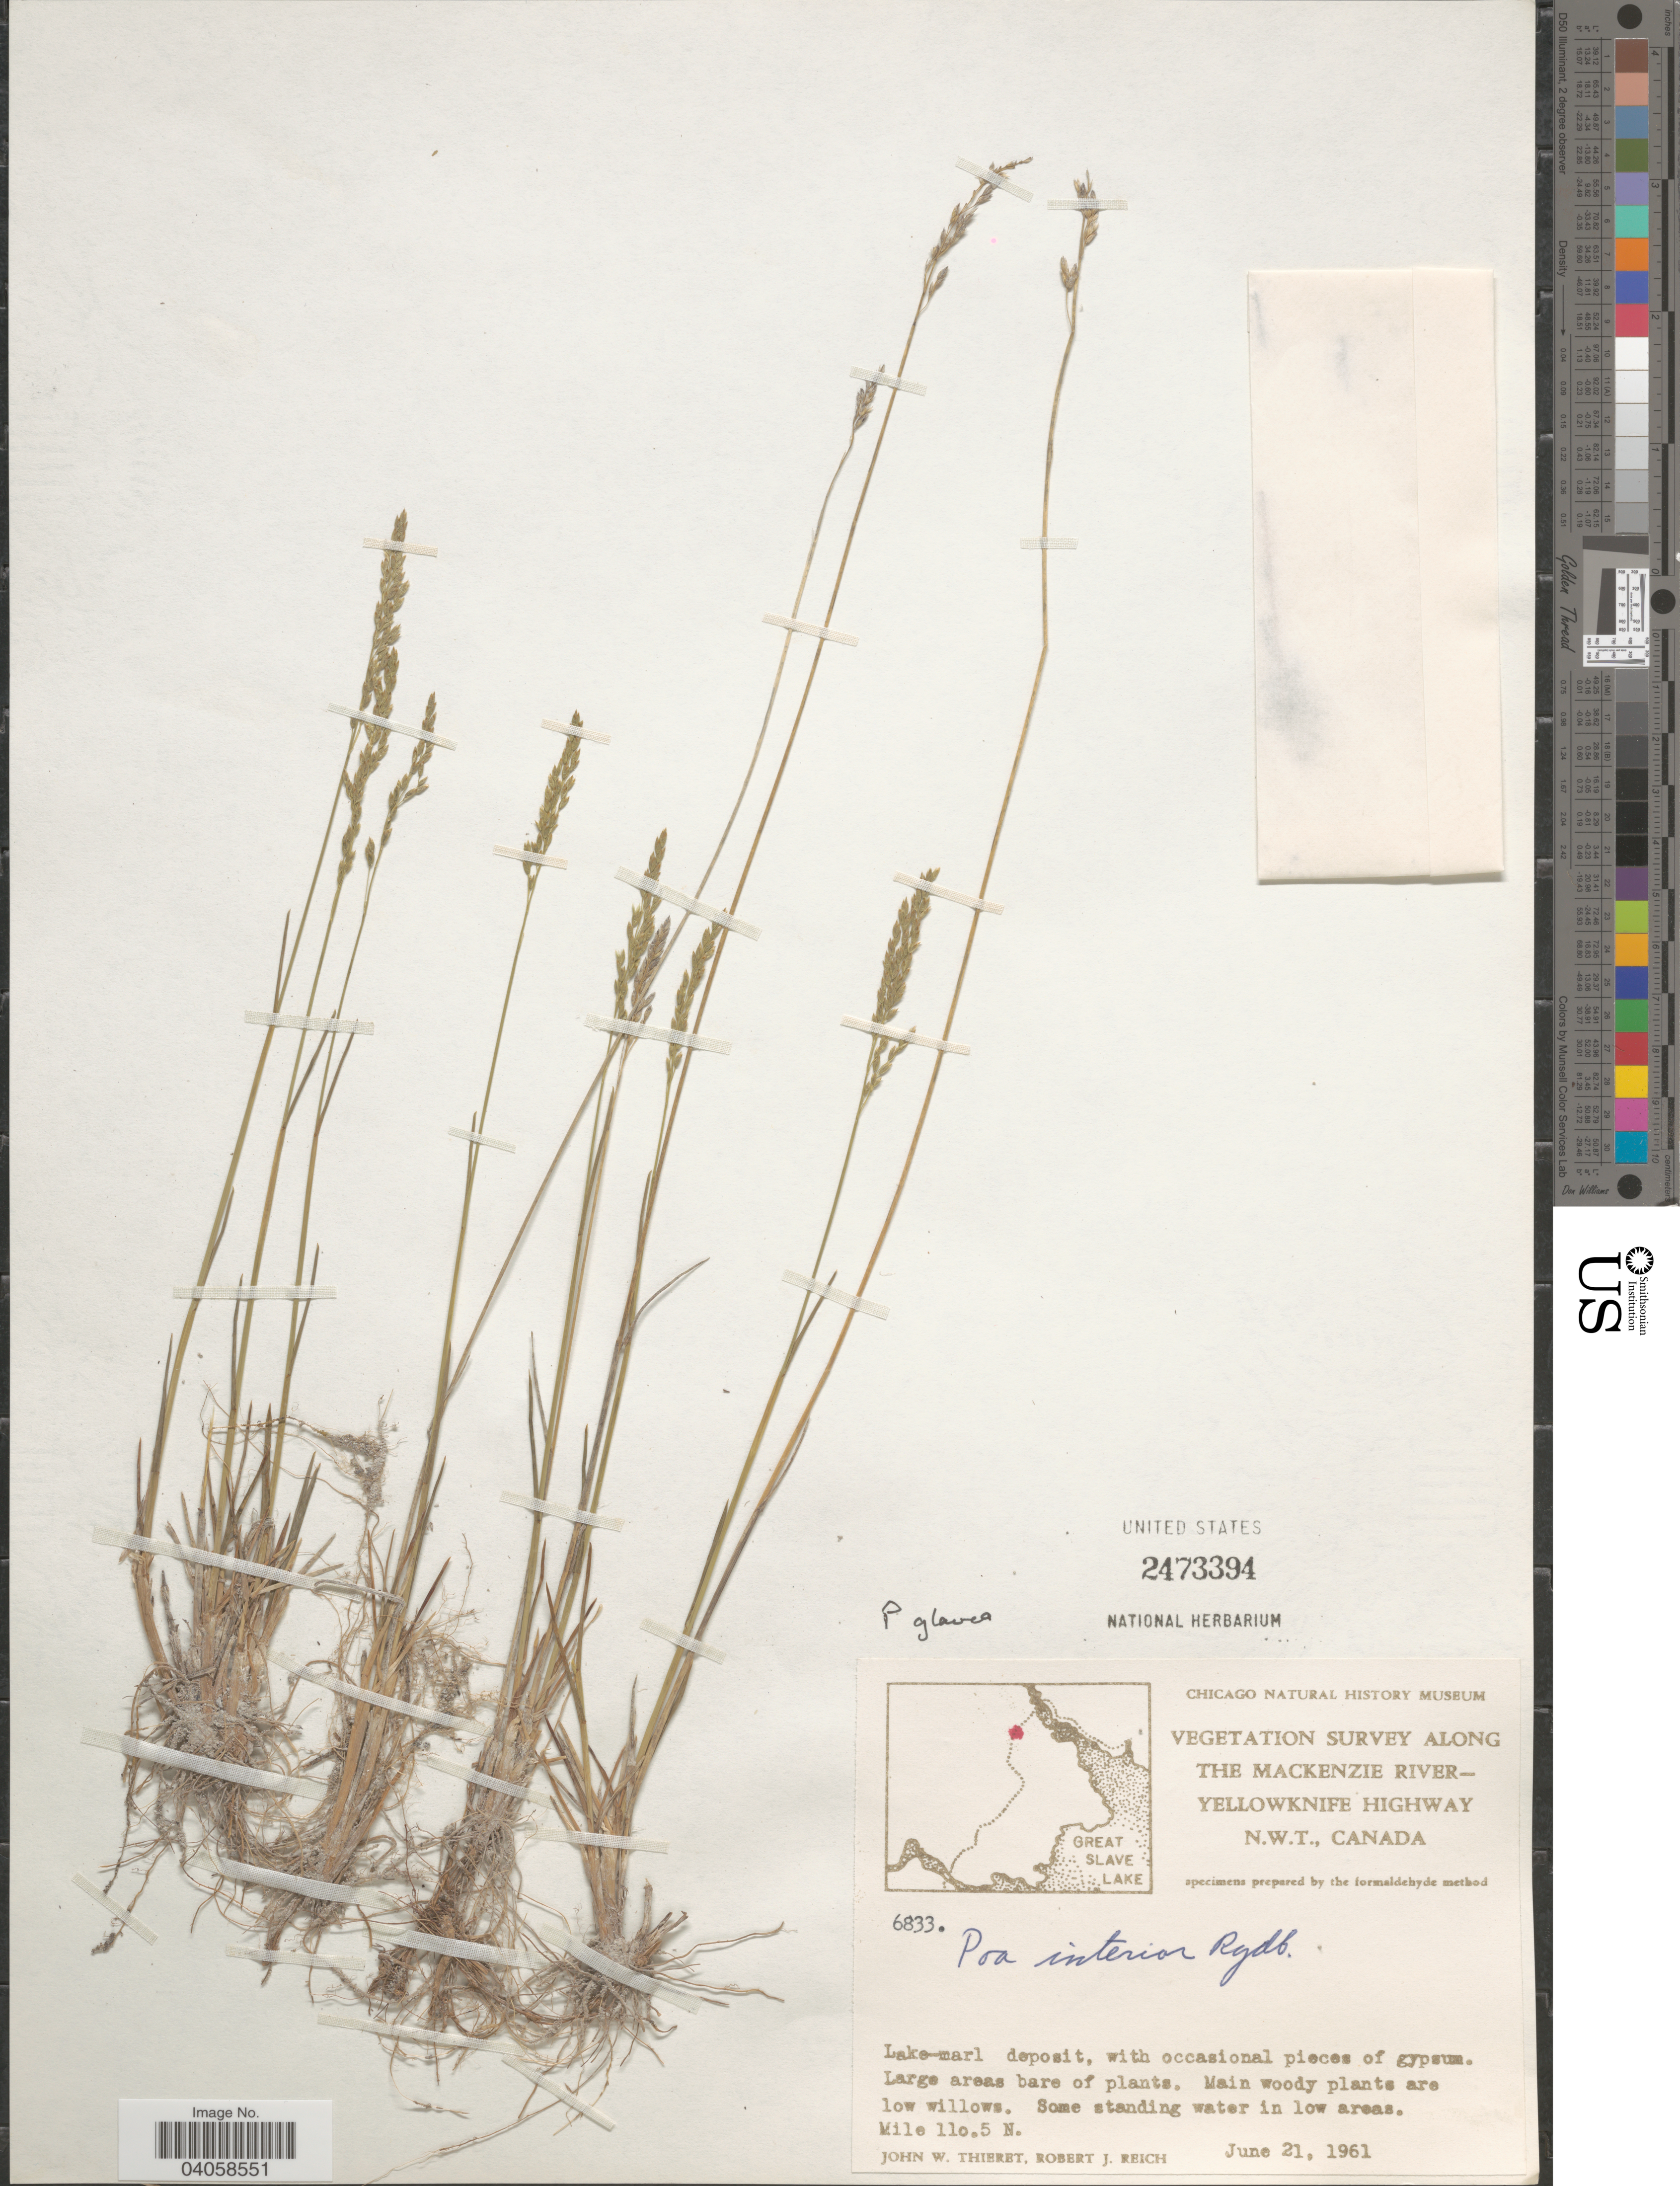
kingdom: Plantae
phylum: Tracheophyta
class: Liliopsida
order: Poales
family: Poaceae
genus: Poa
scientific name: Poa glauca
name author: Vahl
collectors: J. W. Thieret & R. Reich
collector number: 6833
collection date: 1961-06-21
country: Canada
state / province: Northwest Territories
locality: Along the Mackenzie River-Yellowknife Highway. Mile 110.5 N.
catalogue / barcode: US 2473394